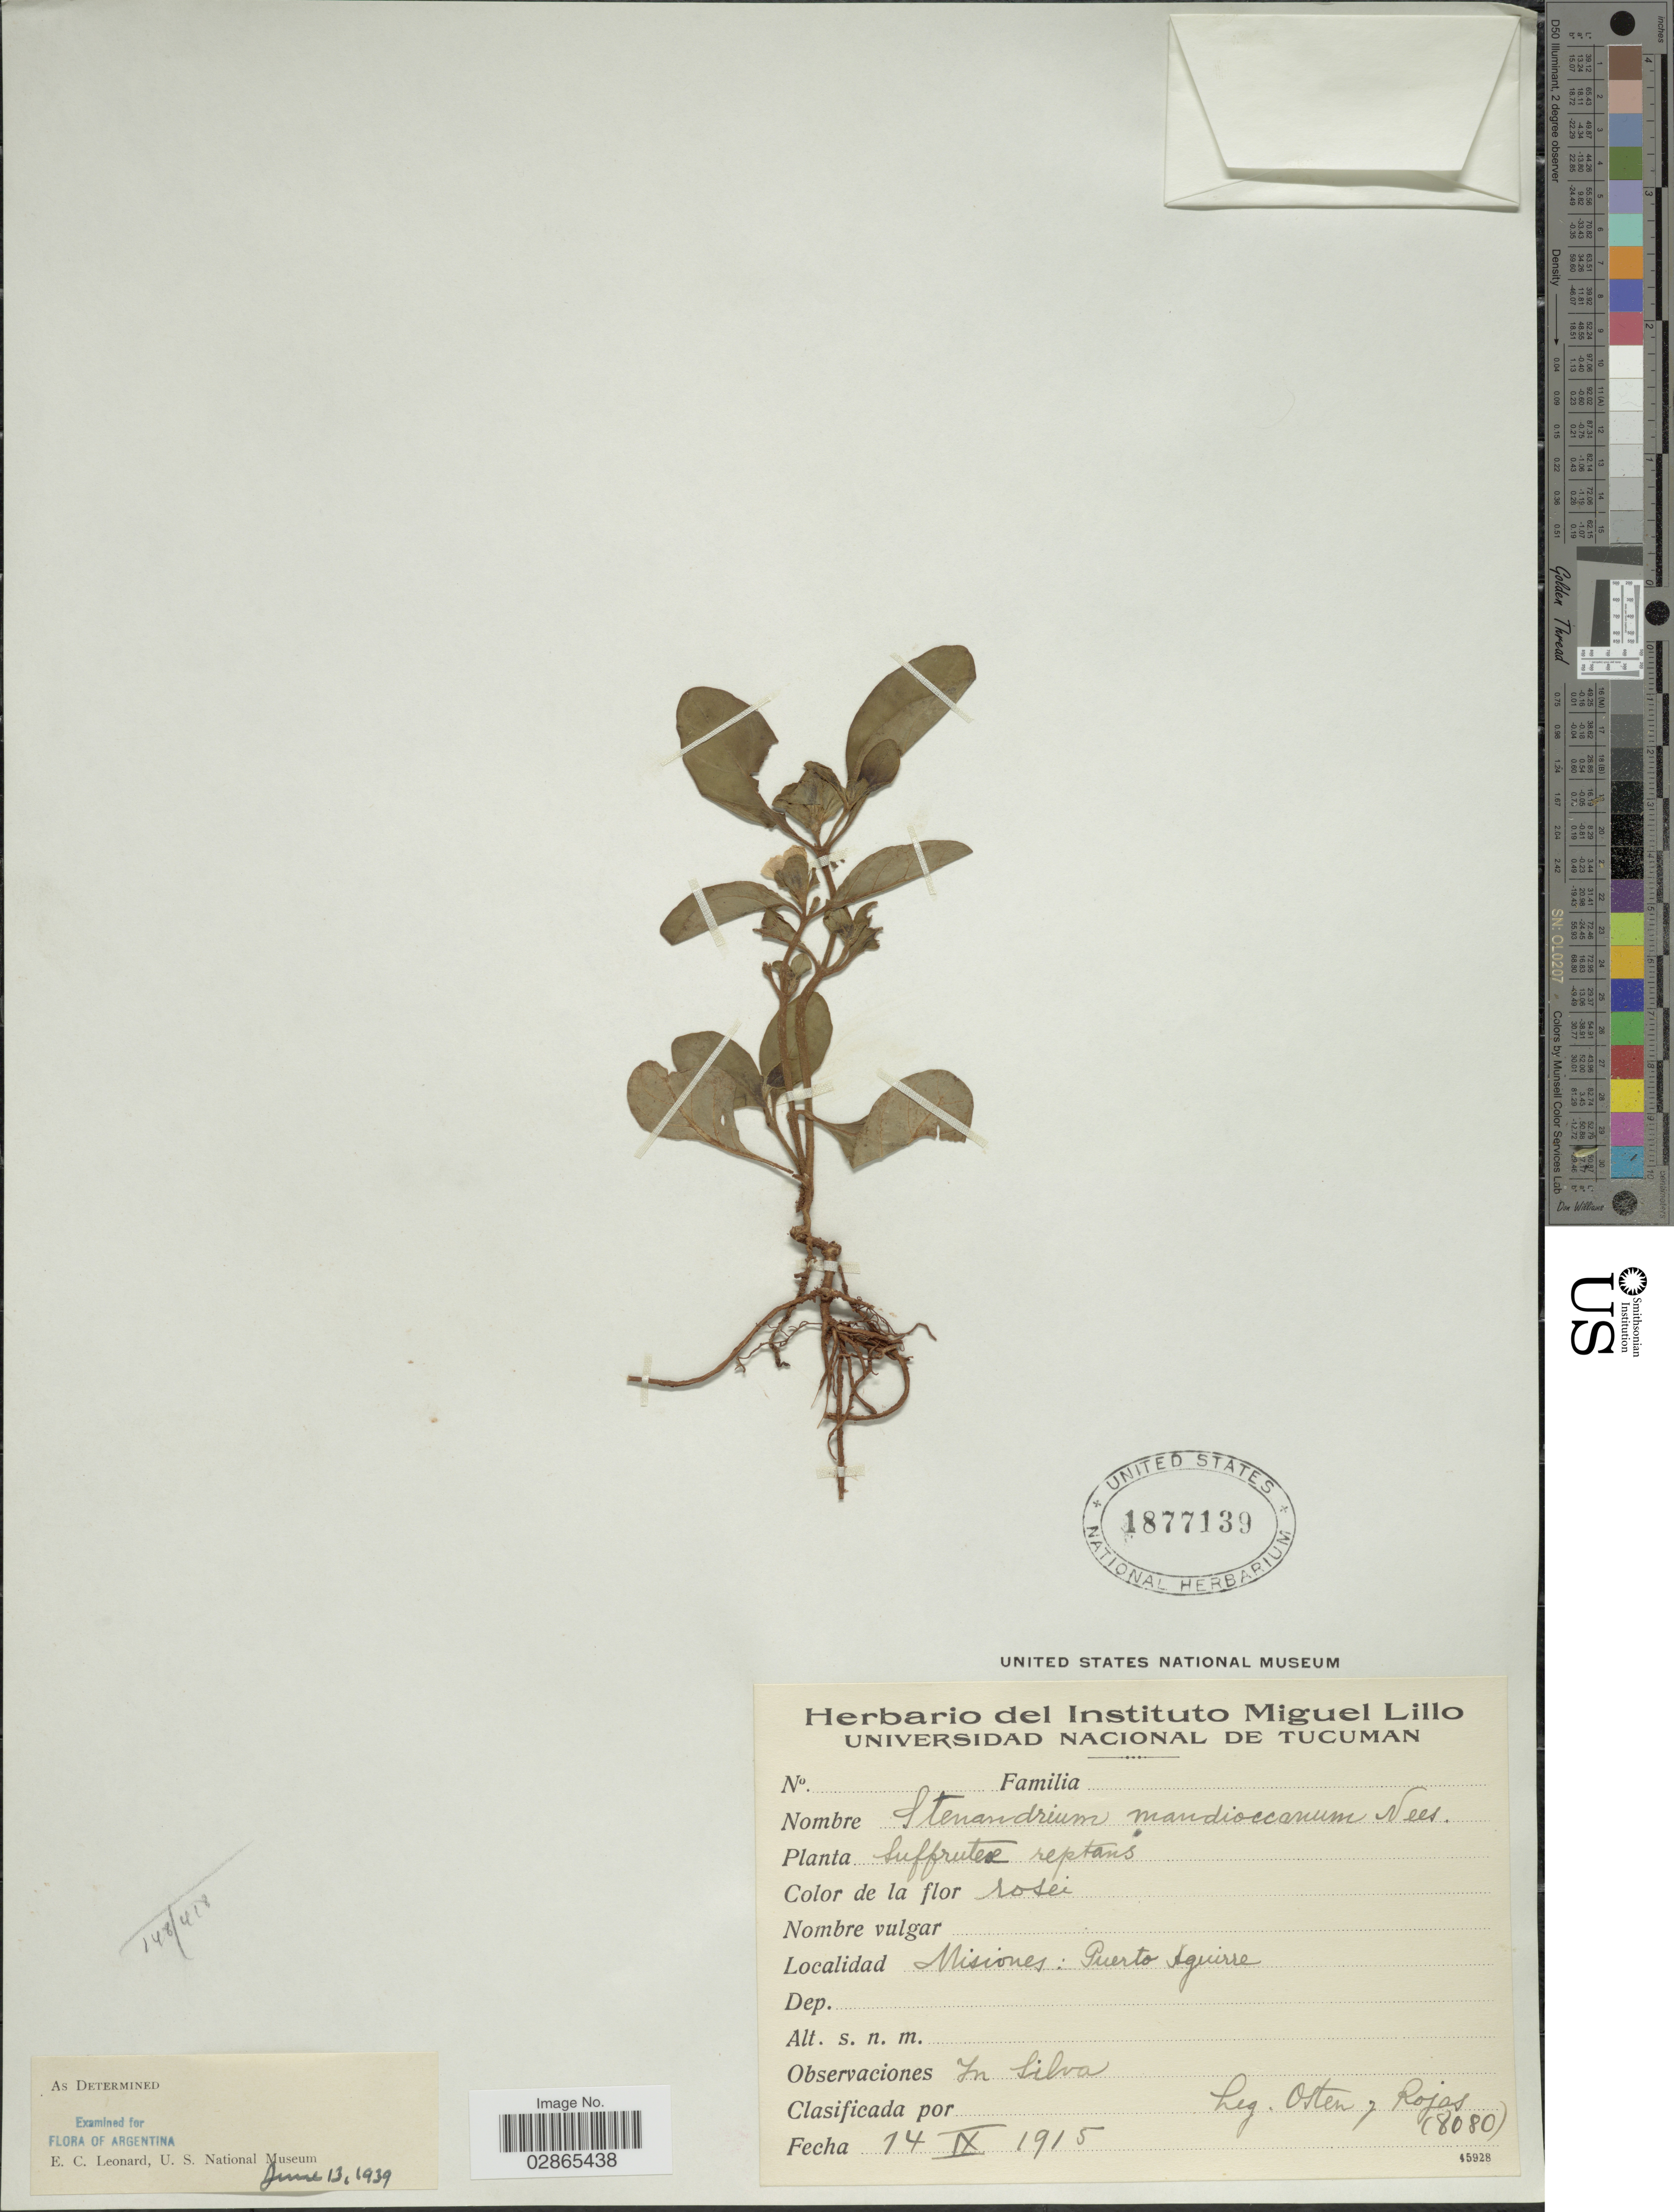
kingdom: Plantae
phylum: Tracheophyta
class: Magnoliopsida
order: Lamiales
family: Acanthaceae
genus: Stenandrium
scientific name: Stenandrium mandioccanum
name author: Nees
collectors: Osten & Rojas, --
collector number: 8080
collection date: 1915-09-14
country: Argentina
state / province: Misiones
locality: Puerto Aguirre.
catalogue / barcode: US 1877139